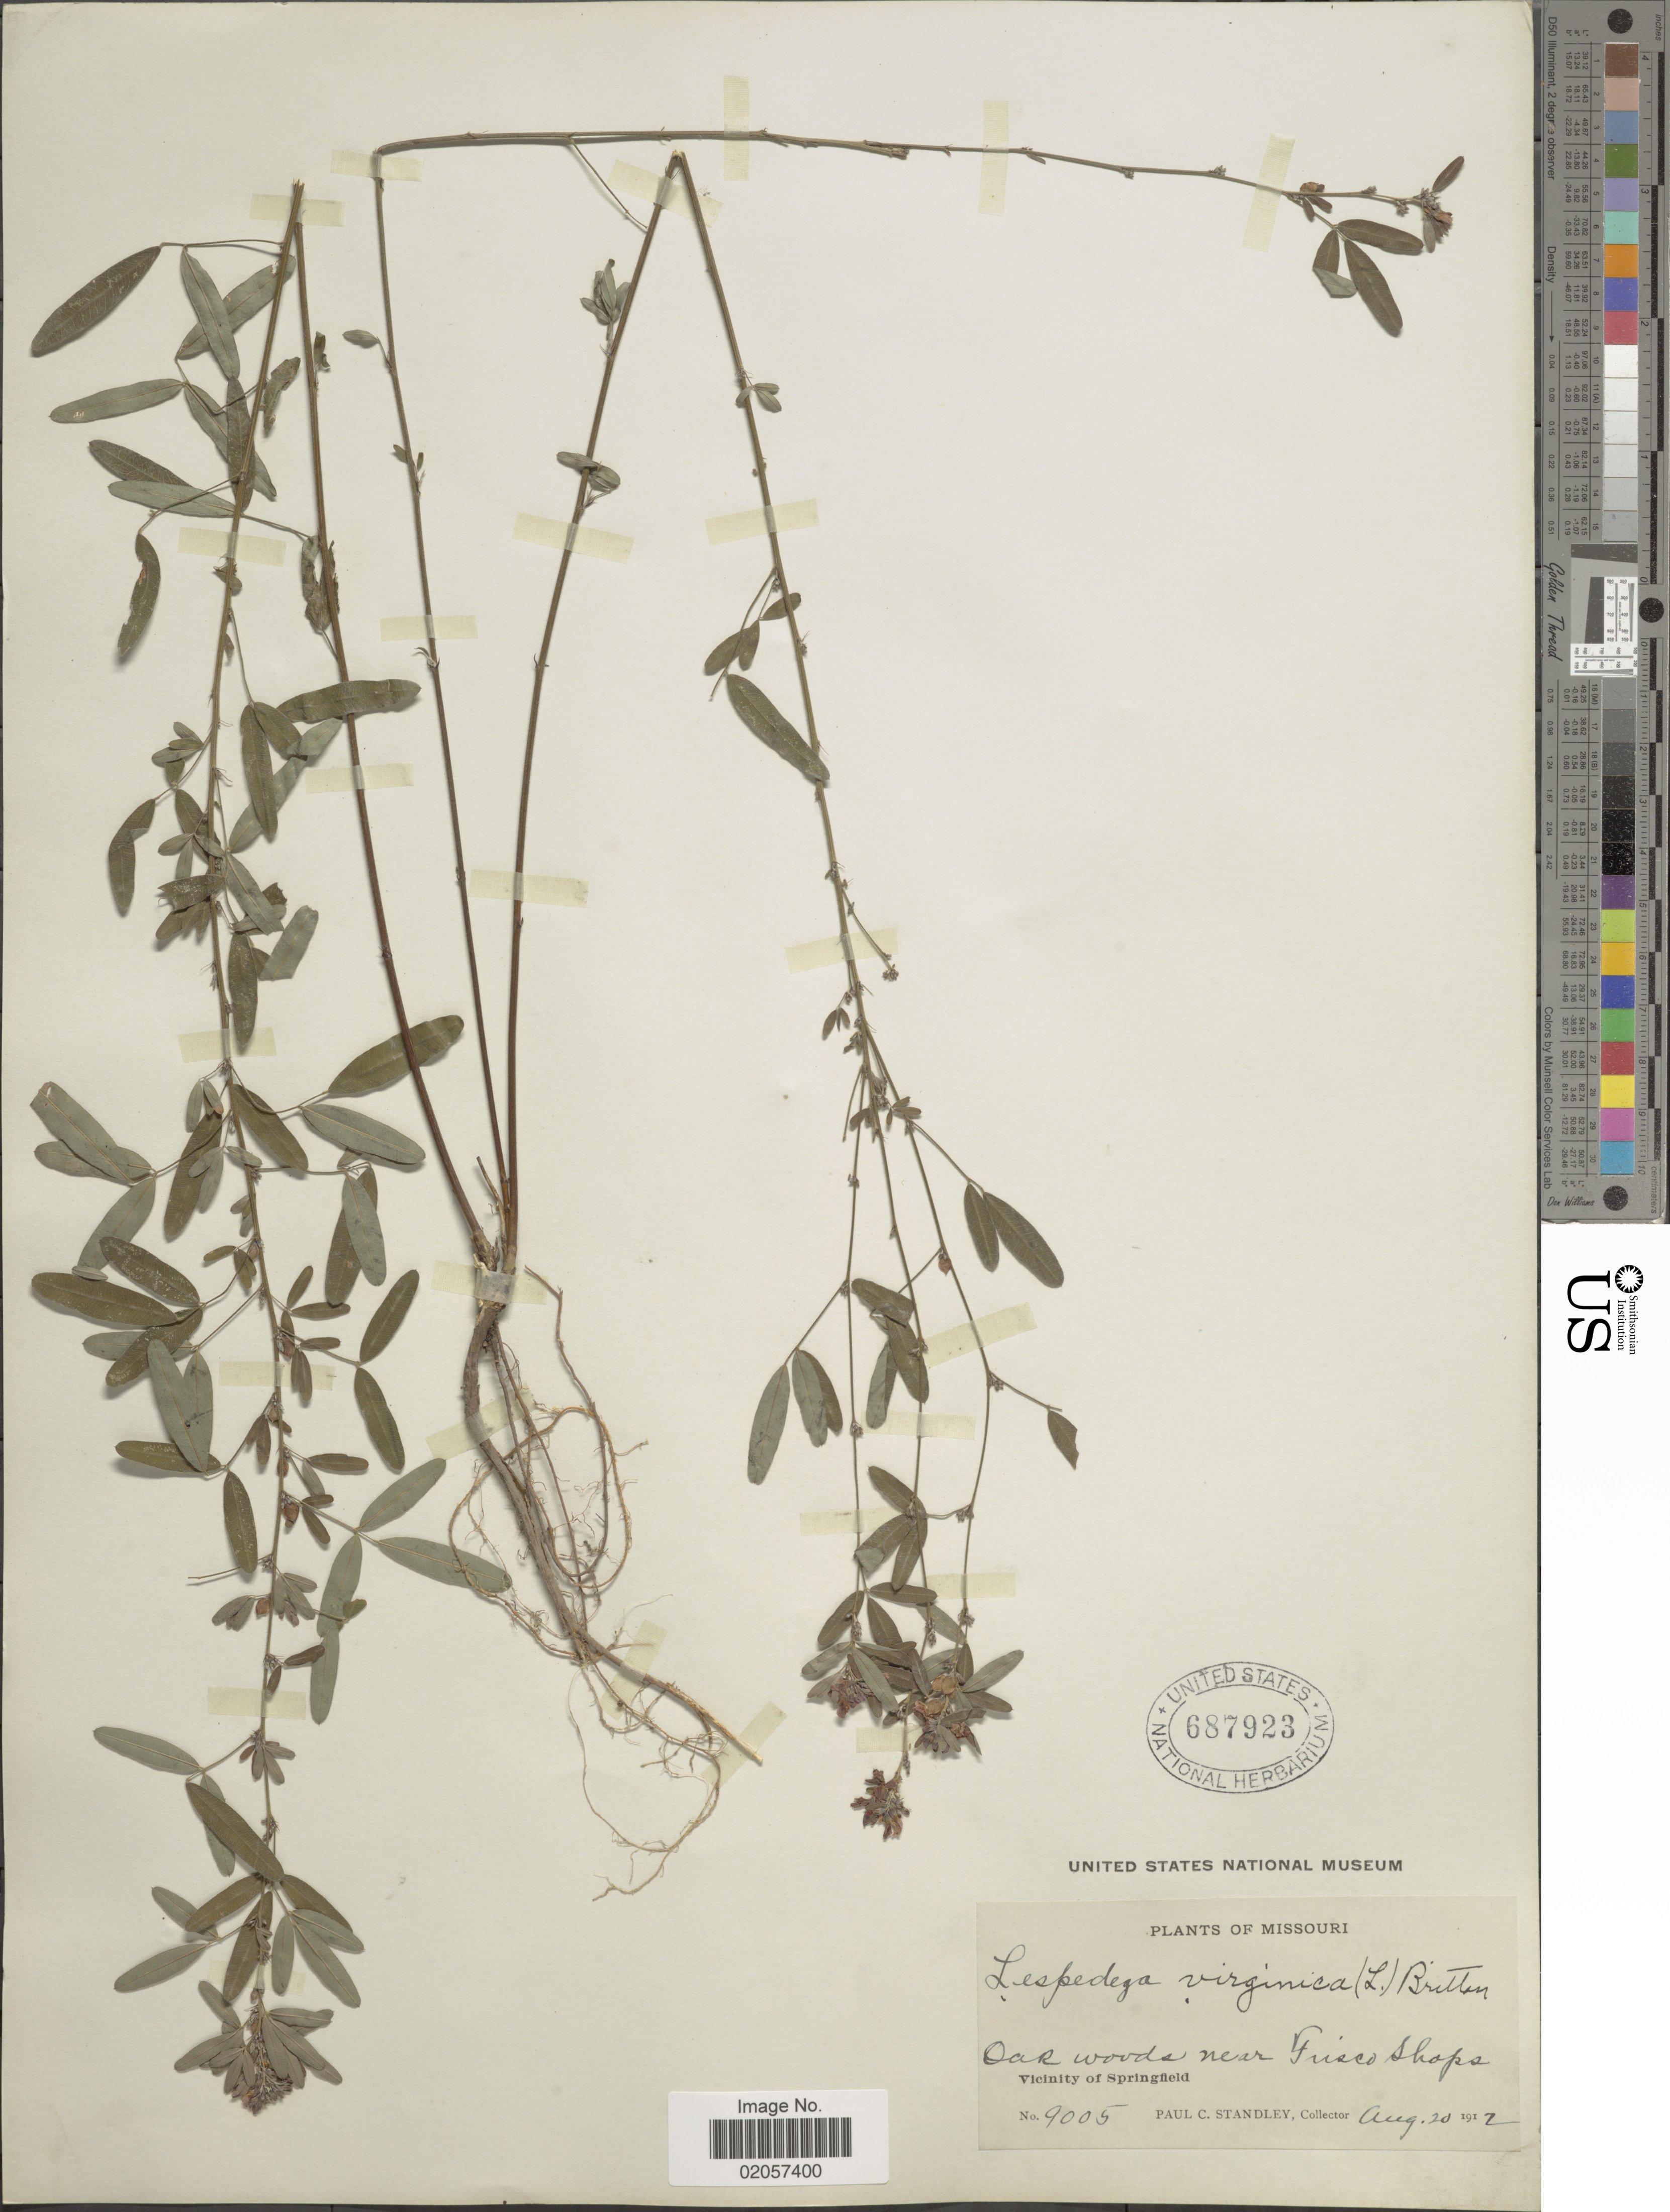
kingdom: Plantae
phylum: Tracheophyta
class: Magnoliopsida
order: Fabales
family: Fabaceae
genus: Lespedeza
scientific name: Lespedeza virginica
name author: (L.) Britton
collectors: P. C. Standley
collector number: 9005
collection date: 1912-08-20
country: United States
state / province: Missouri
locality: Missouri, Oak woods, near Frisco shops, Vicinity of Springfield.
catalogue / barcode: US 687923